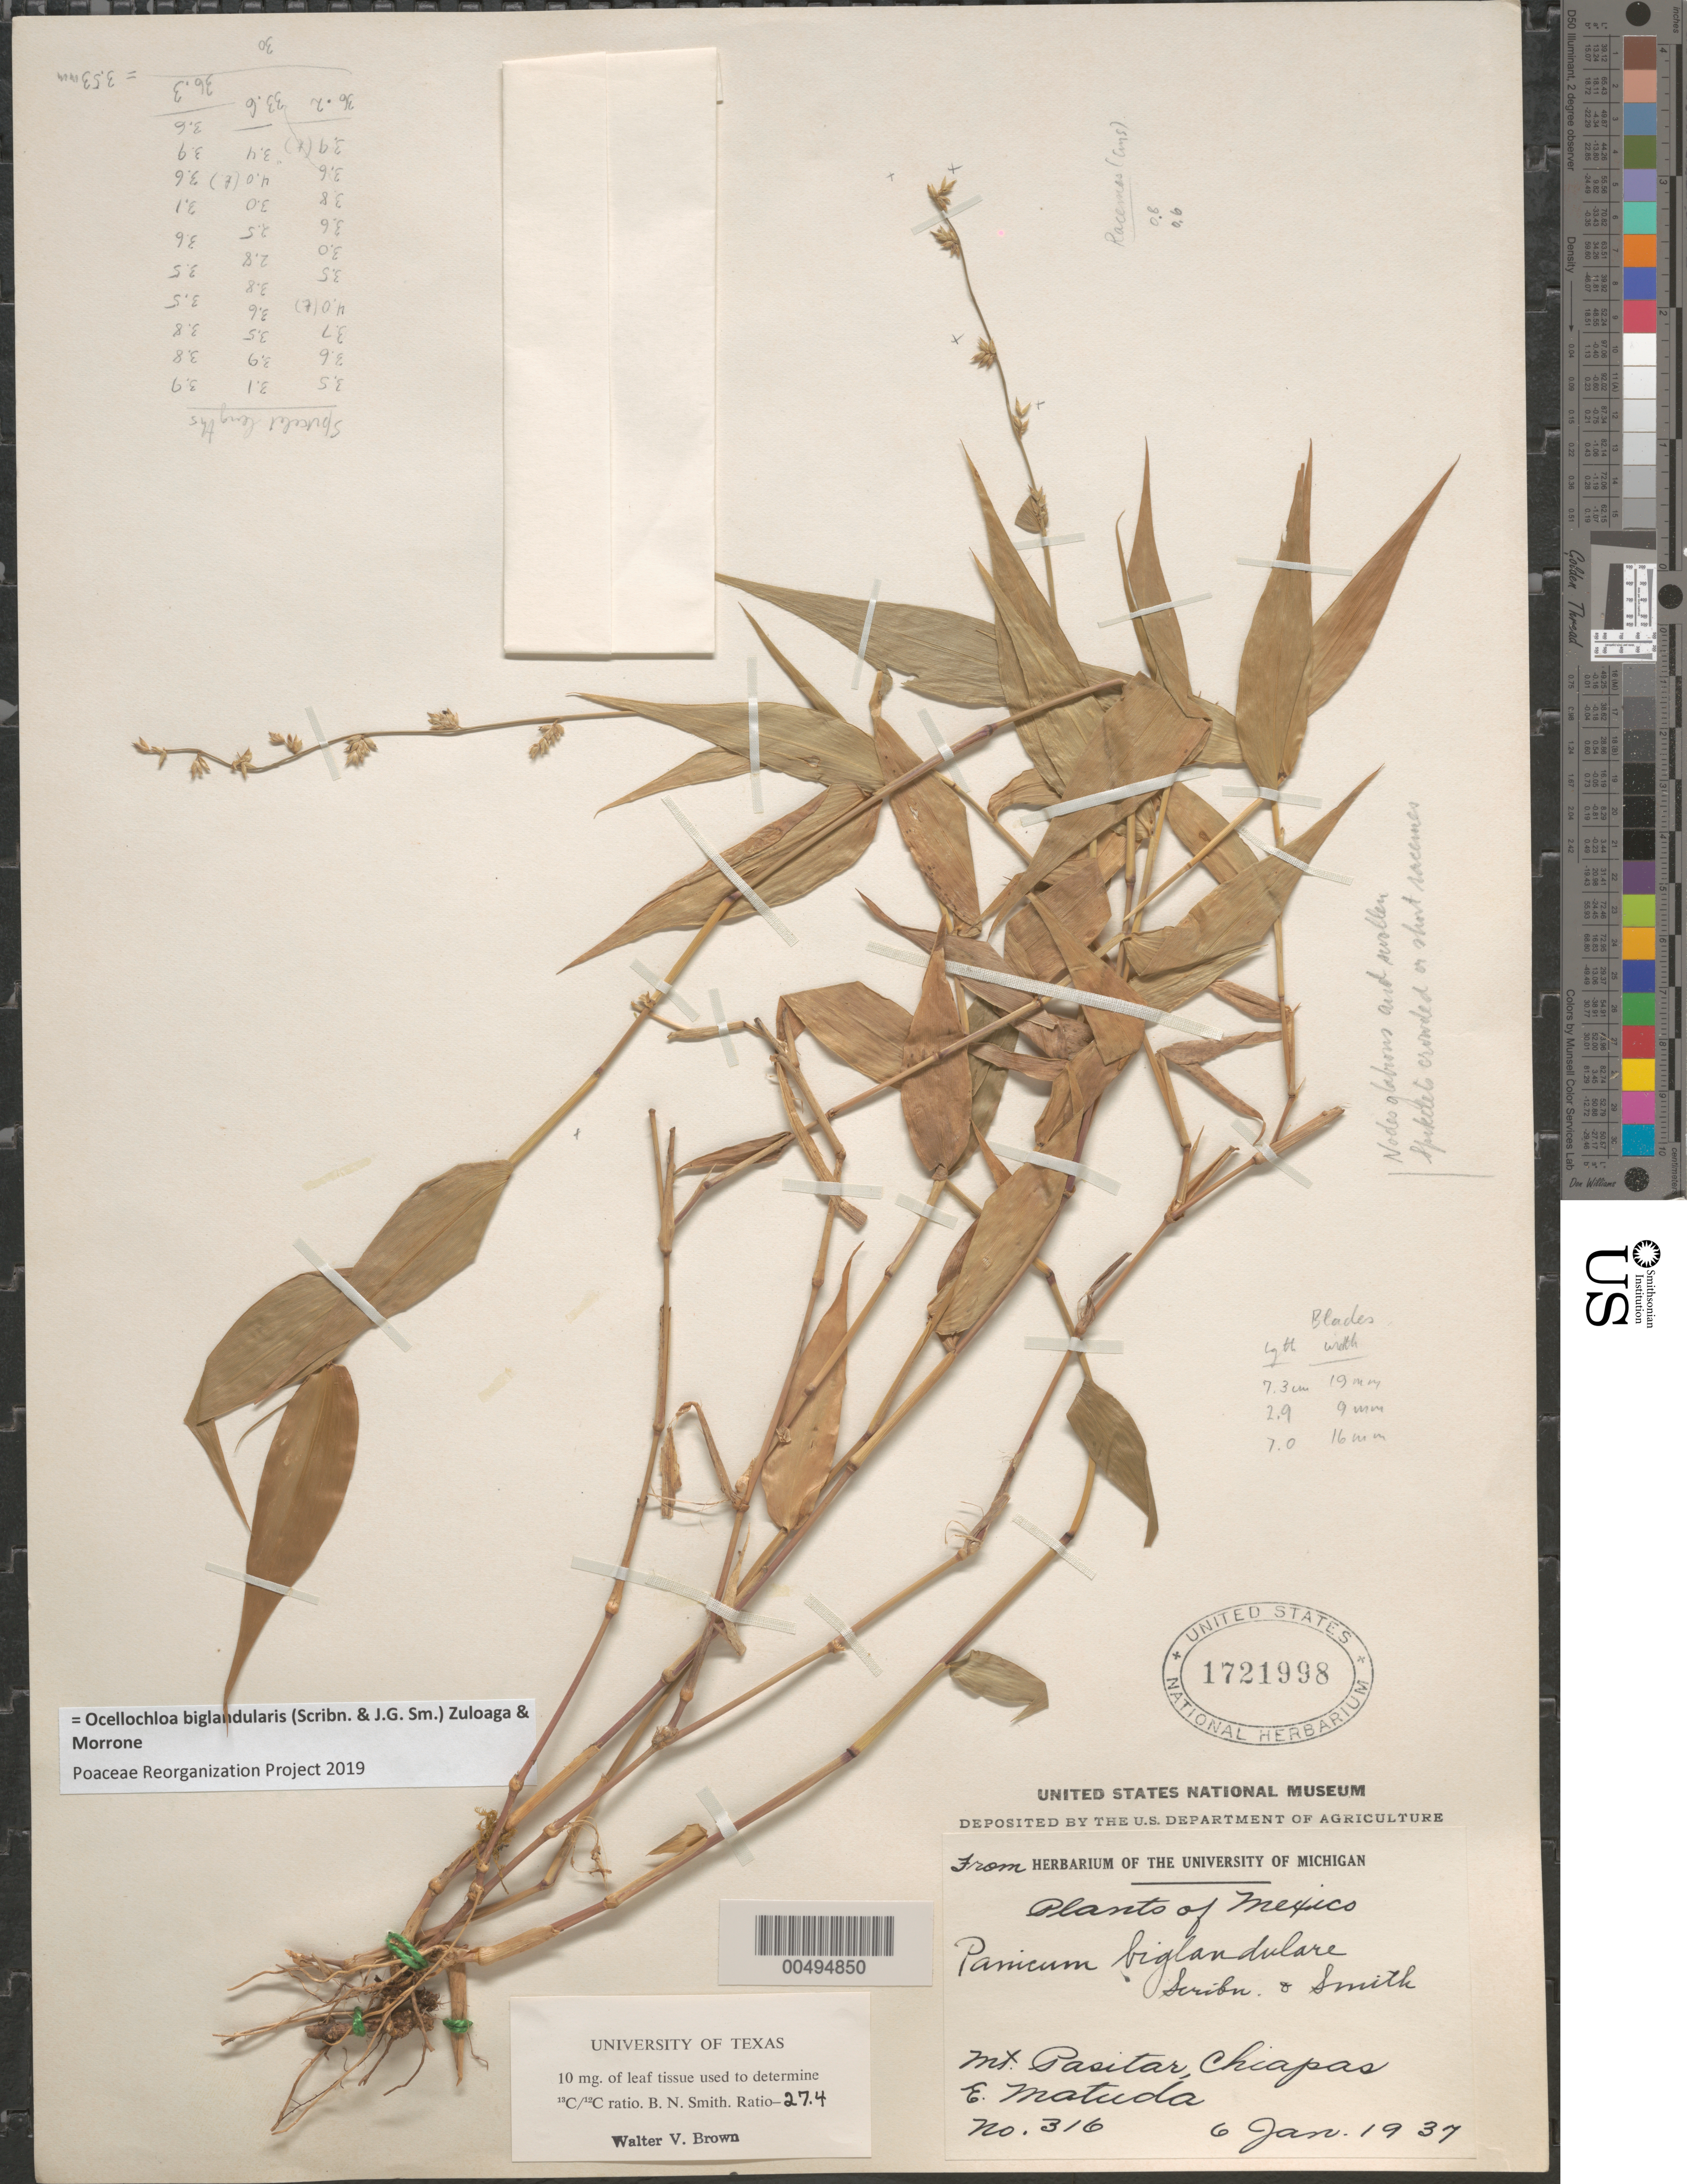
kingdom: Plantae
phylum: Tracheophyta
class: Liliopsida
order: Poales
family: Poaceae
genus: Panicum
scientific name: Panicum biglandulare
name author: Scribn. & J.G. Sm.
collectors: E. Matuda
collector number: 316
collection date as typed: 6 Jan 1937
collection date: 1937-01-06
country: Mexico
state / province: Chiapas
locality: Mt Pasitar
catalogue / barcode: US 1721998